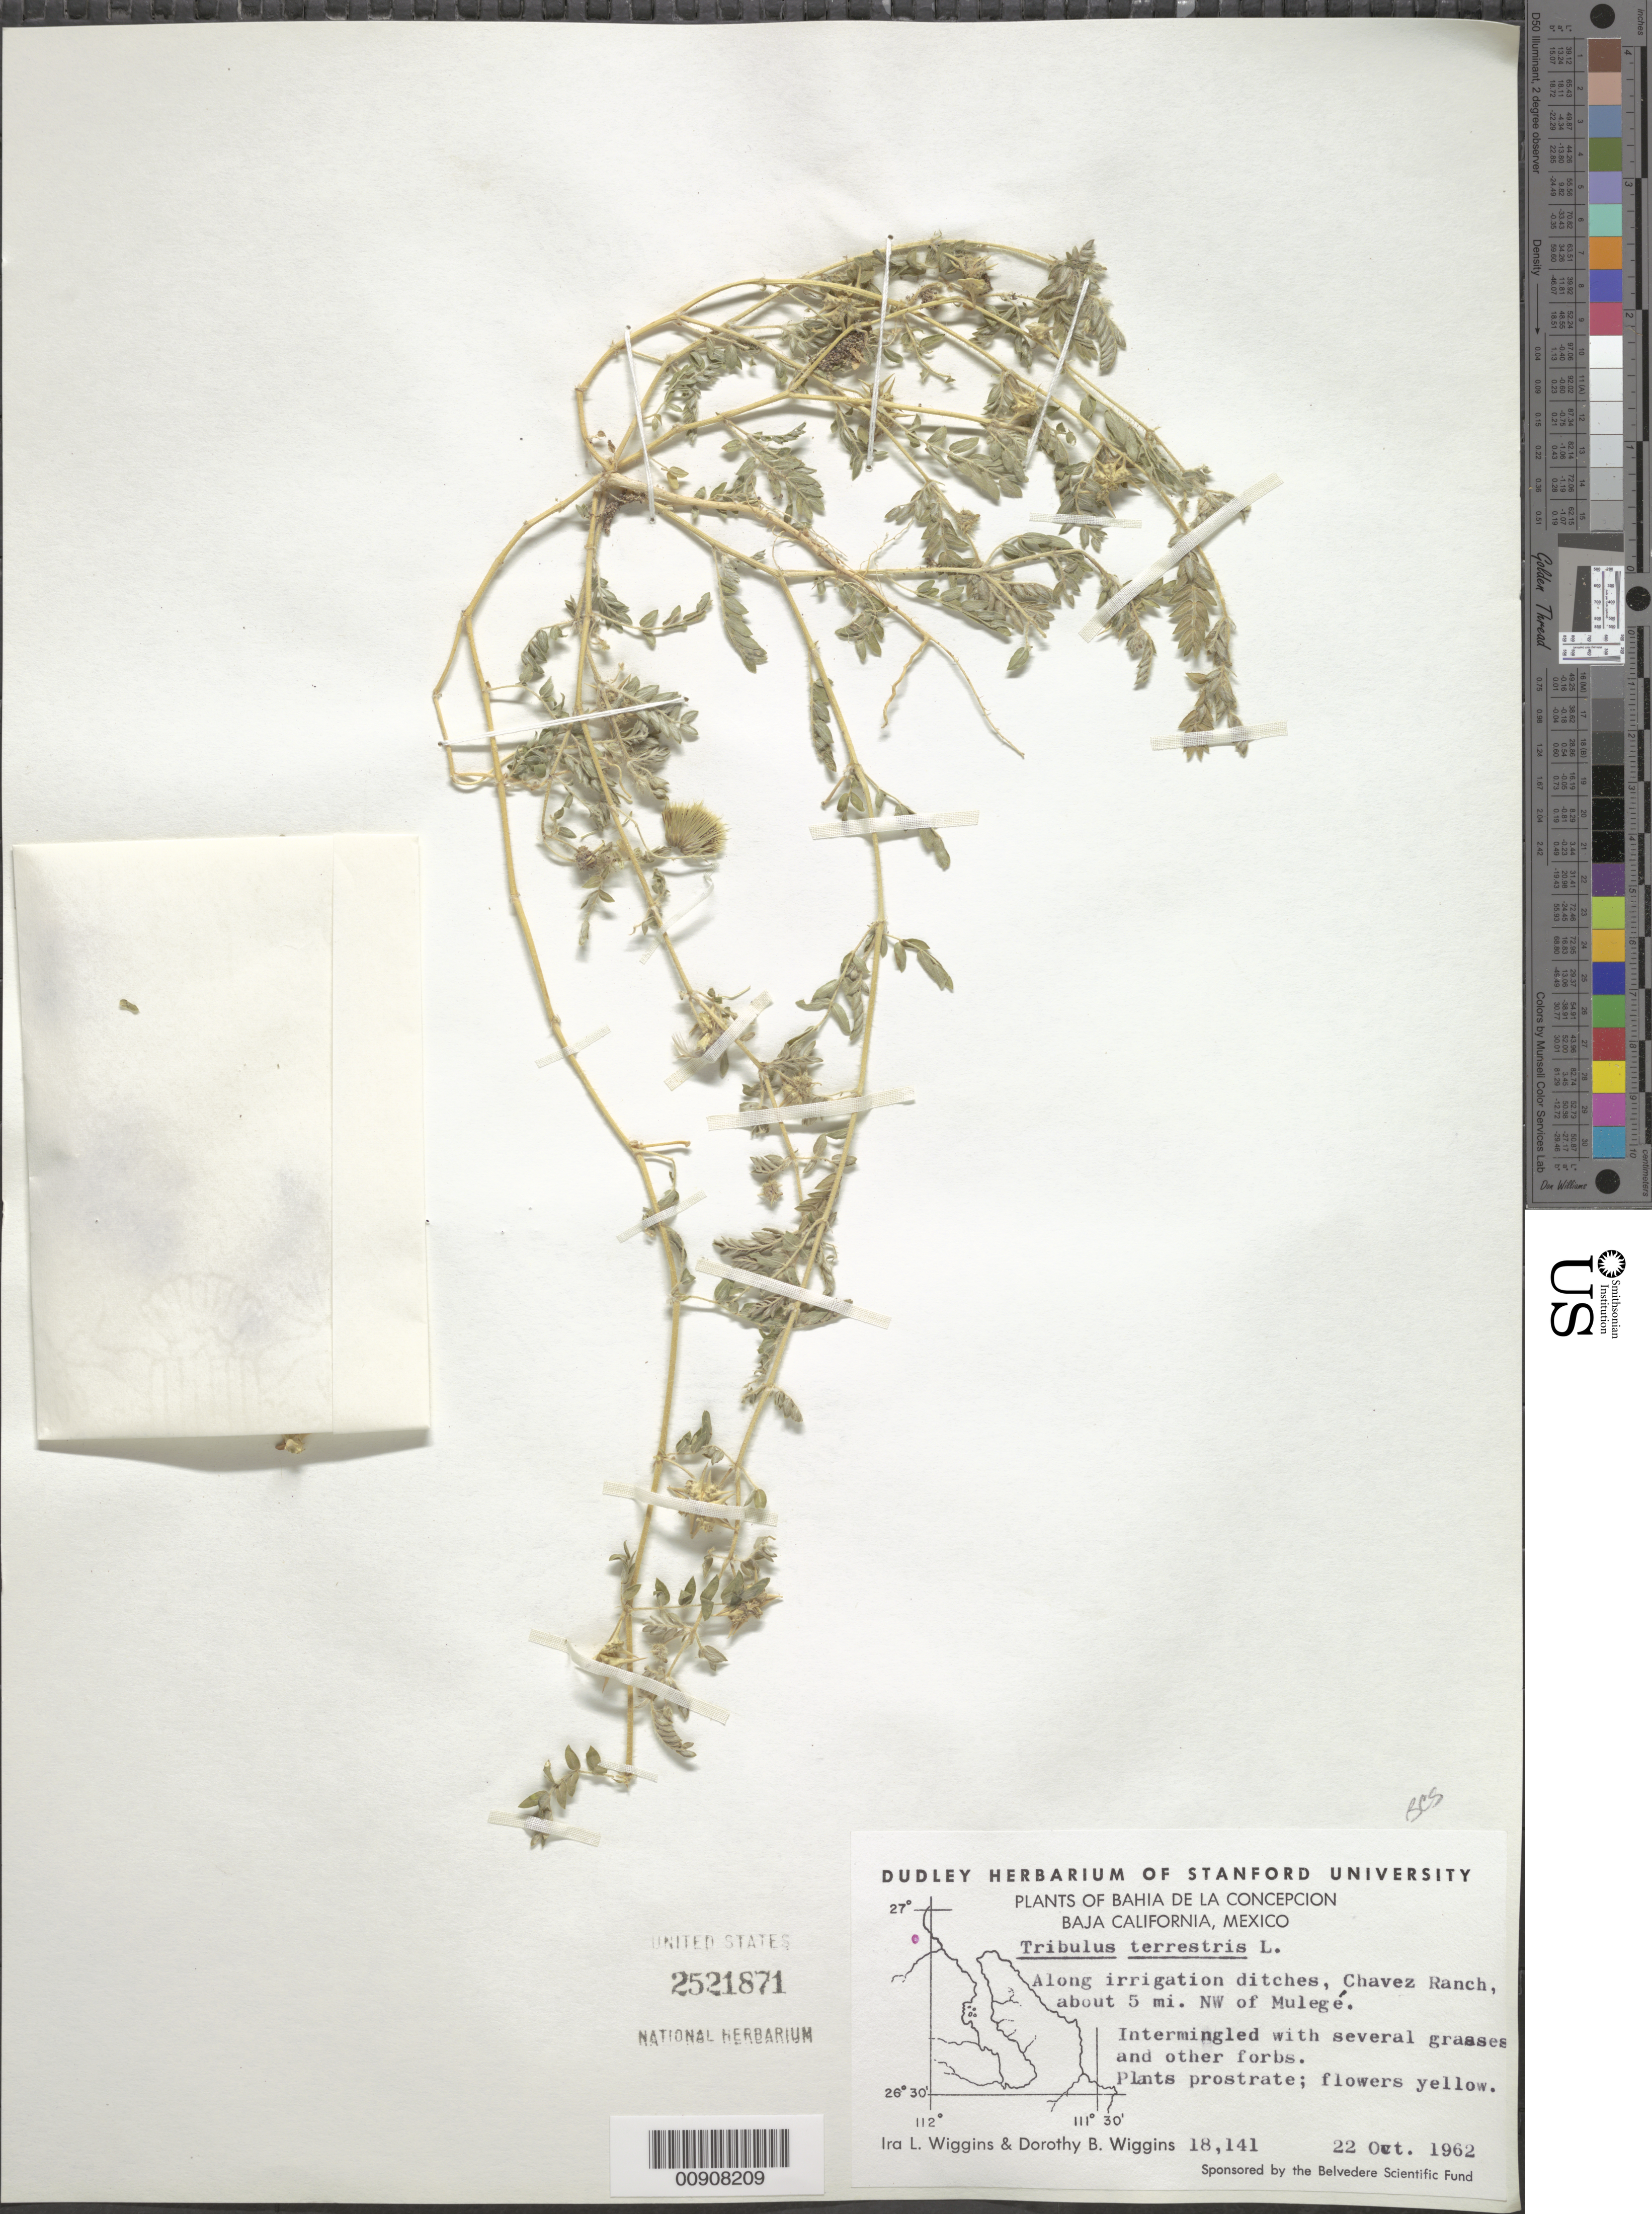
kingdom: Plantae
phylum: Tracheophyta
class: Magnoliopsida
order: Zygophyllales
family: Zygophyllaceae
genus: Tribulus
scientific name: Tribulus terrestris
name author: L.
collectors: I. L. Wiggins & D. B. Wiggins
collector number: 18141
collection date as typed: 22 Oct 1962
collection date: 1962-10-22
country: Mexico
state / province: Baja California Sur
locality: Chavez Ranch, about 5 mi. NW of Mulegé, Bahía de la Concepción. Baja California.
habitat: Along irrigation ditches. Intermingled with several grasses and other forbs.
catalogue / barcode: US 2521871